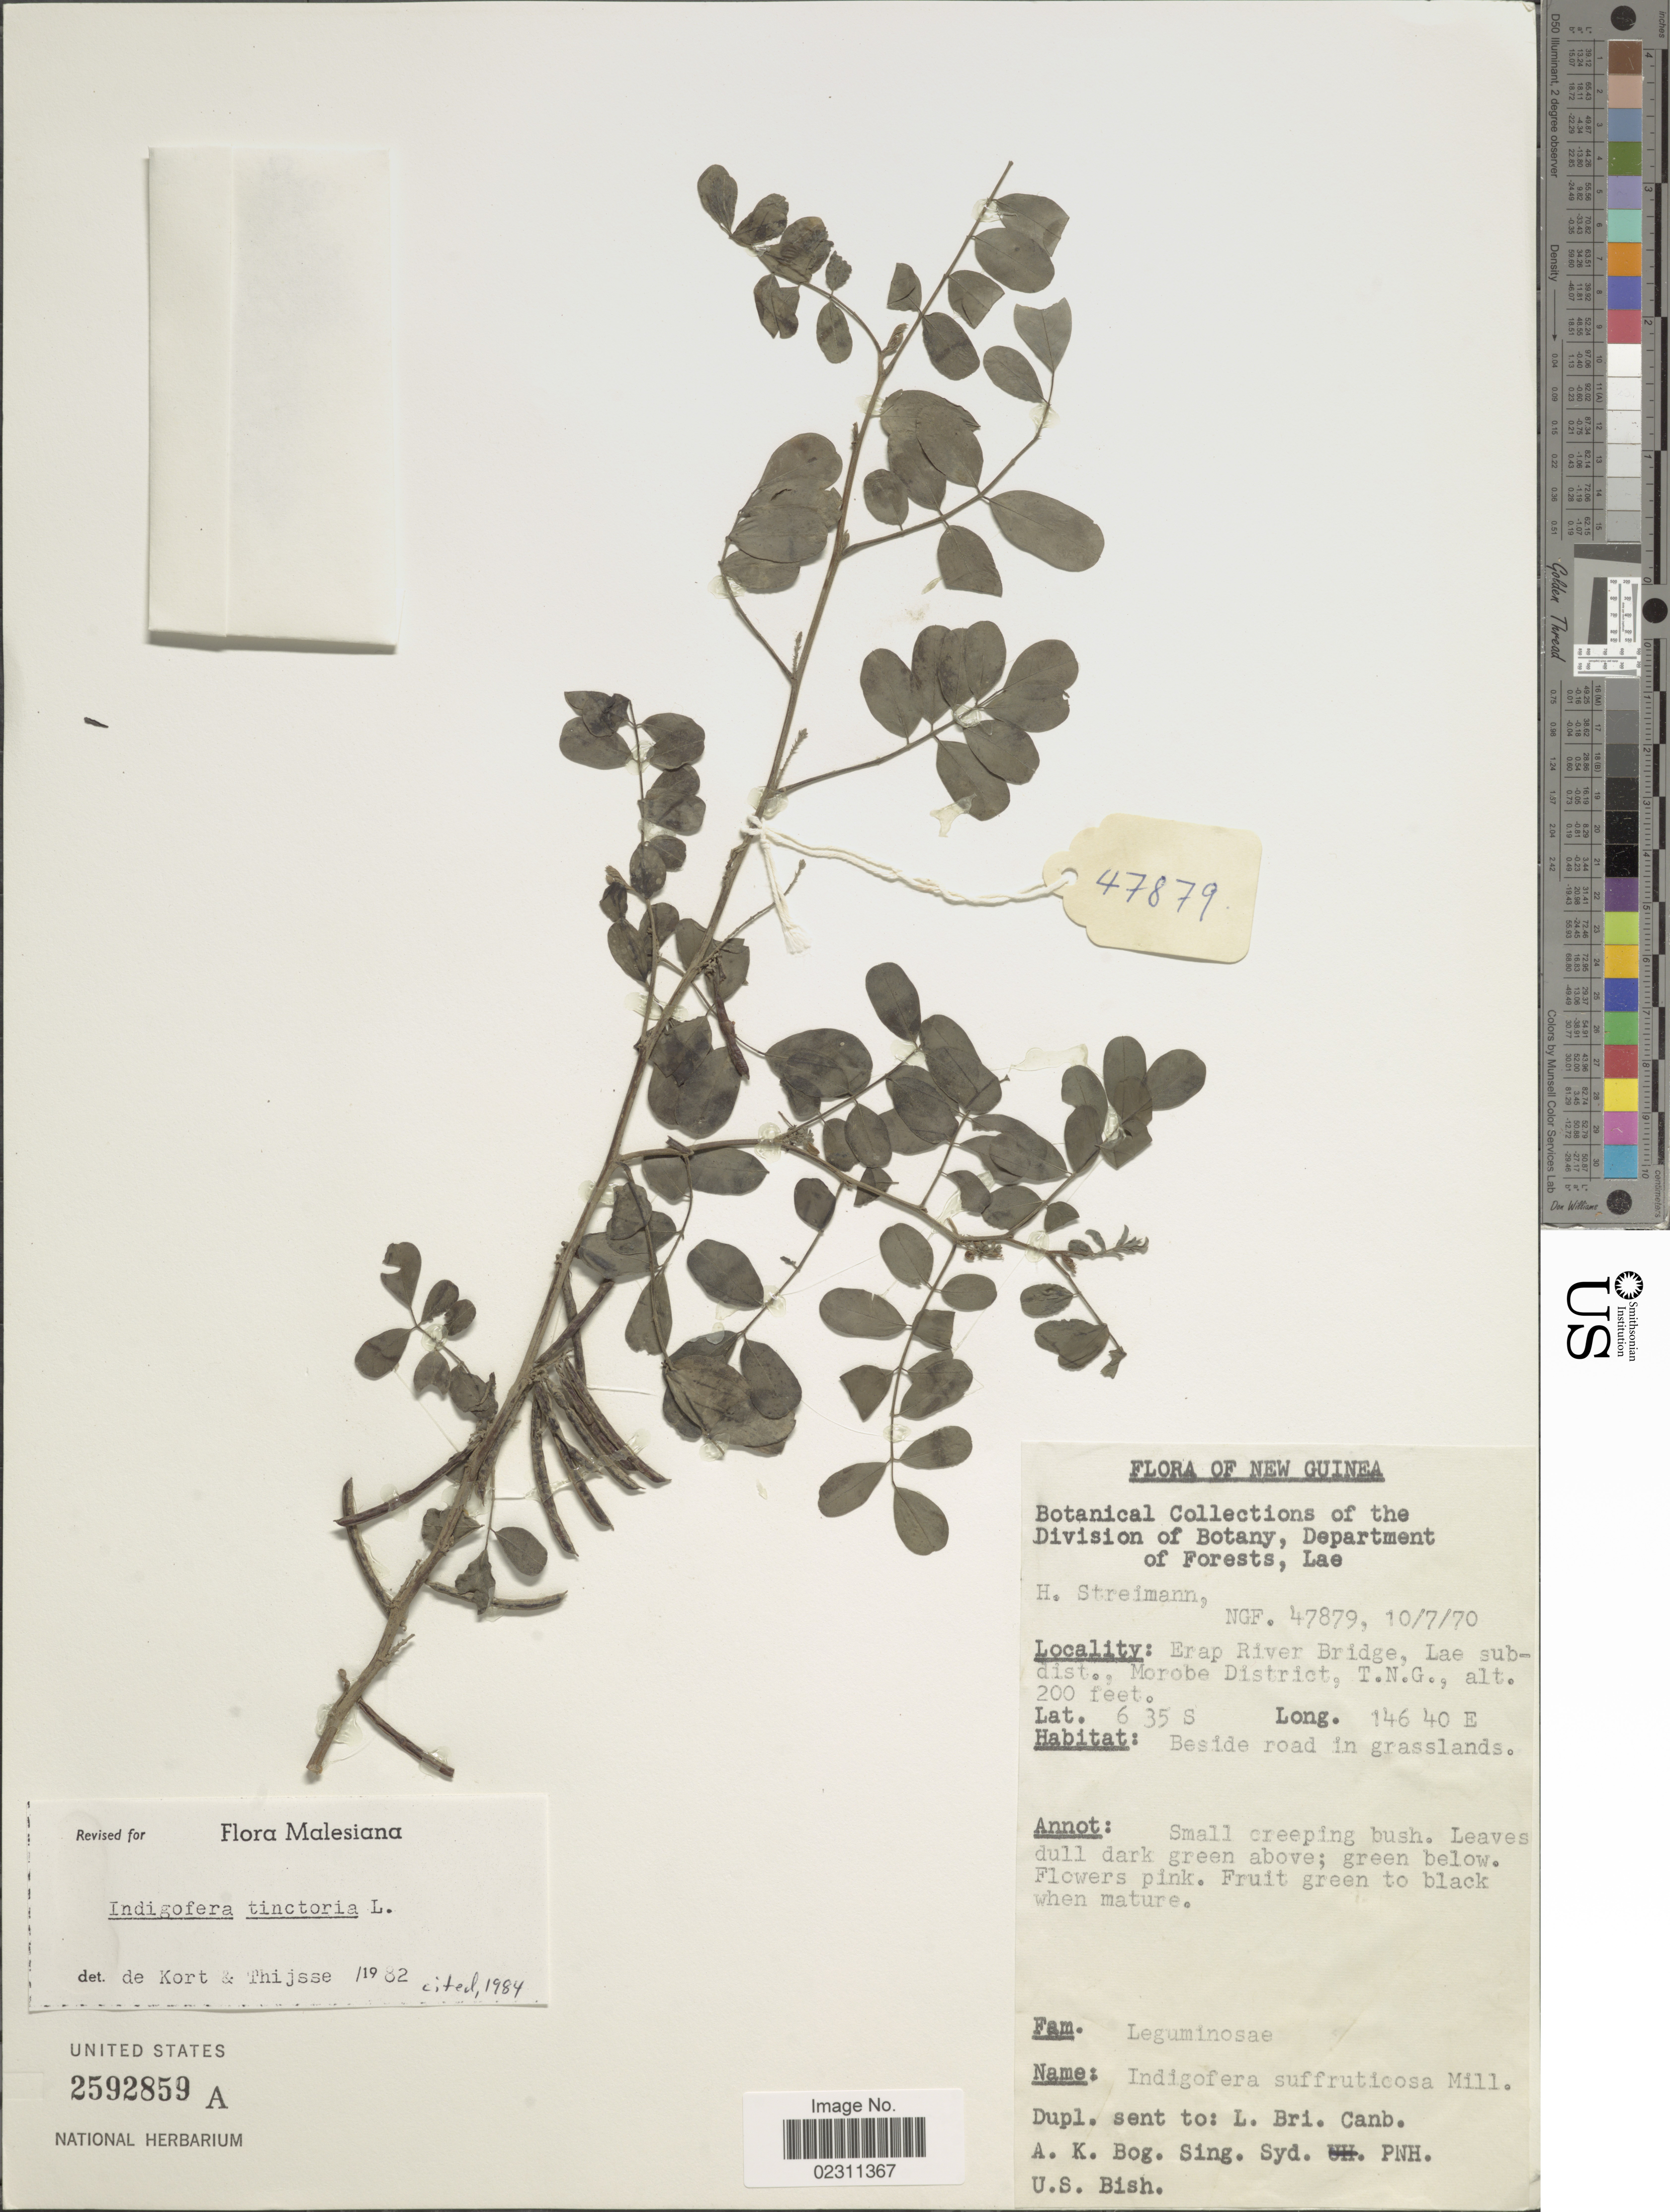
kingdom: Plantae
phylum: Tracheophyta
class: Magnoliopsida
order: Fabales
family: Fabaceae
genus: Indigofera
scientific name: Indigofera tinctoria sensu Naves non L.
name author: Naves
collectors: H. Streimann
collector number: NGF47879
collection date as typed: Transcribed d/m/y: 10/7/70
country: Papua New Guinea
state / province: Morobe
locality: New Guinea. Erap River Bridge, Lae subdist., Morobe District, T.N.G.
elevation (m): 61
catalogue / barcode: US 2592859A